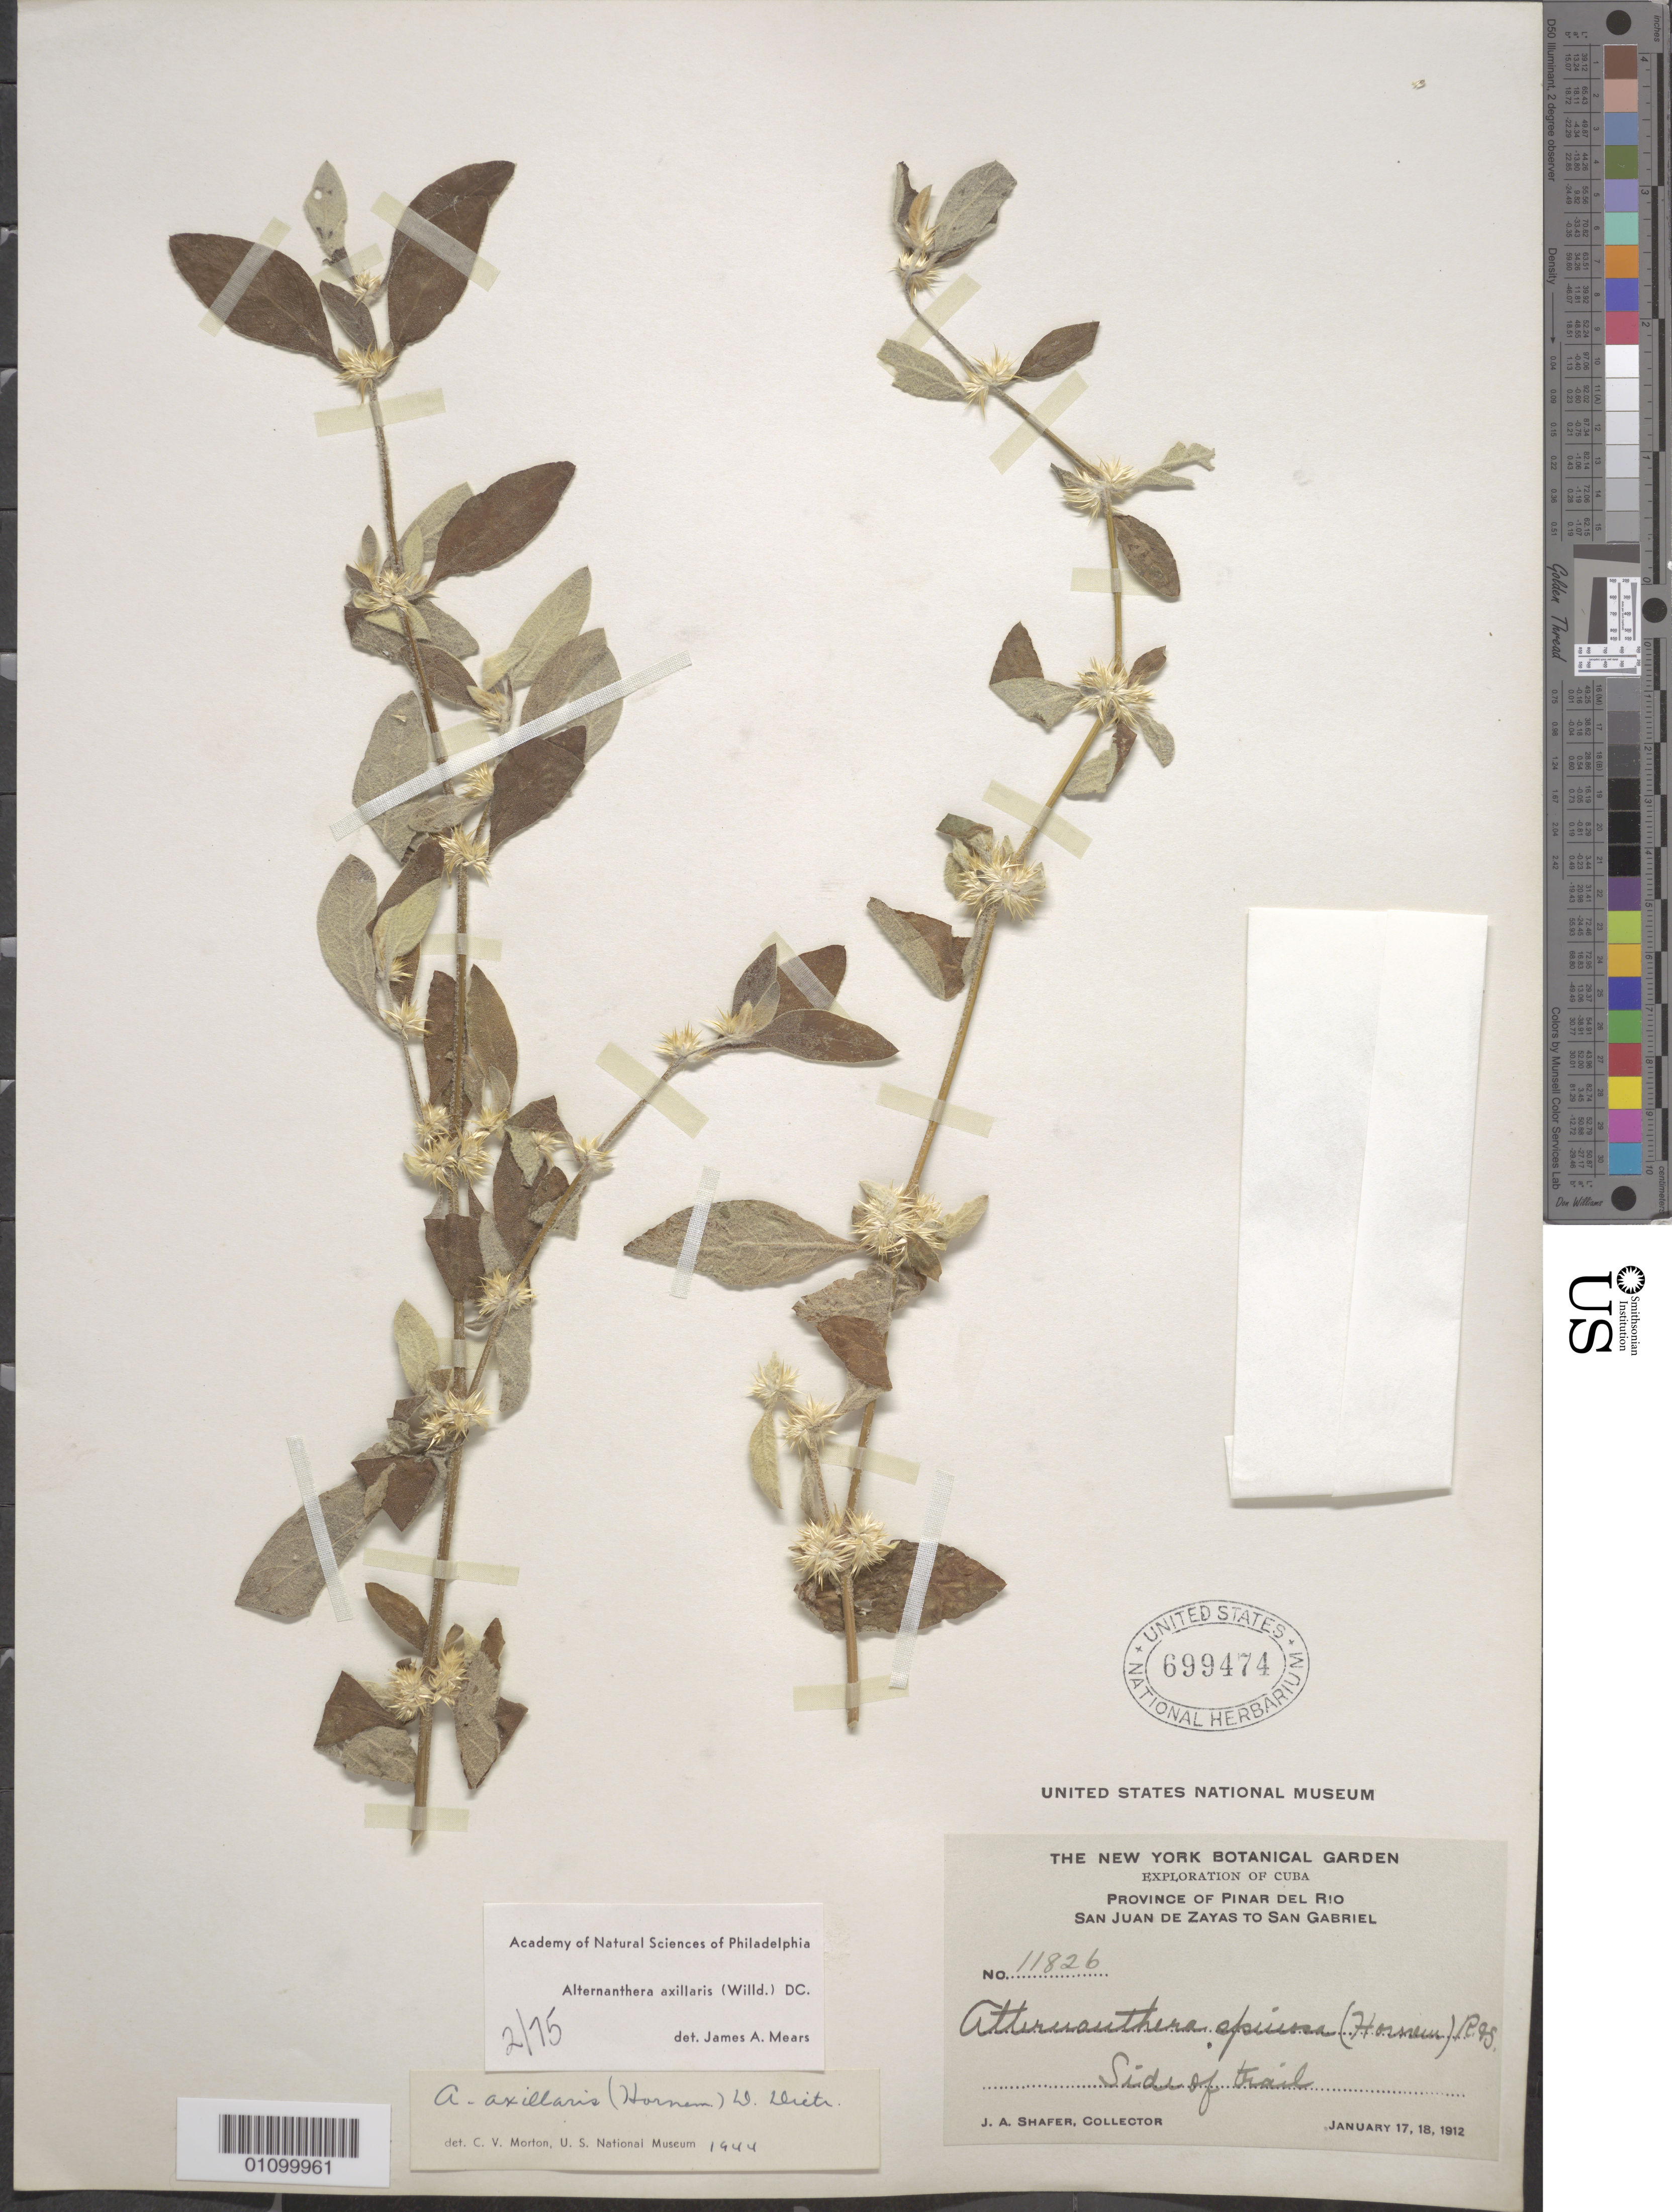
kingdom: Plantae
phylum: Tracheophyta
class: Magnoliopsida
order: Caryophyllales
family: Amaranthaceae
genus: Alternanthera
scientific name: Alternanthera axillaris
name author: (Hornem. ex Willd.) D. Dietr.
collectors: J. A. Shafer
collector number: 11826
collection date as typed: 17 Jan 1912 and 18 Jan 1912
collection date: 1912-01-17,1912-01-18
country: Cuba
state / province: Pinar del Rio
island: Cuba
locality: Side of trail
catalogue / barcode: US 699474